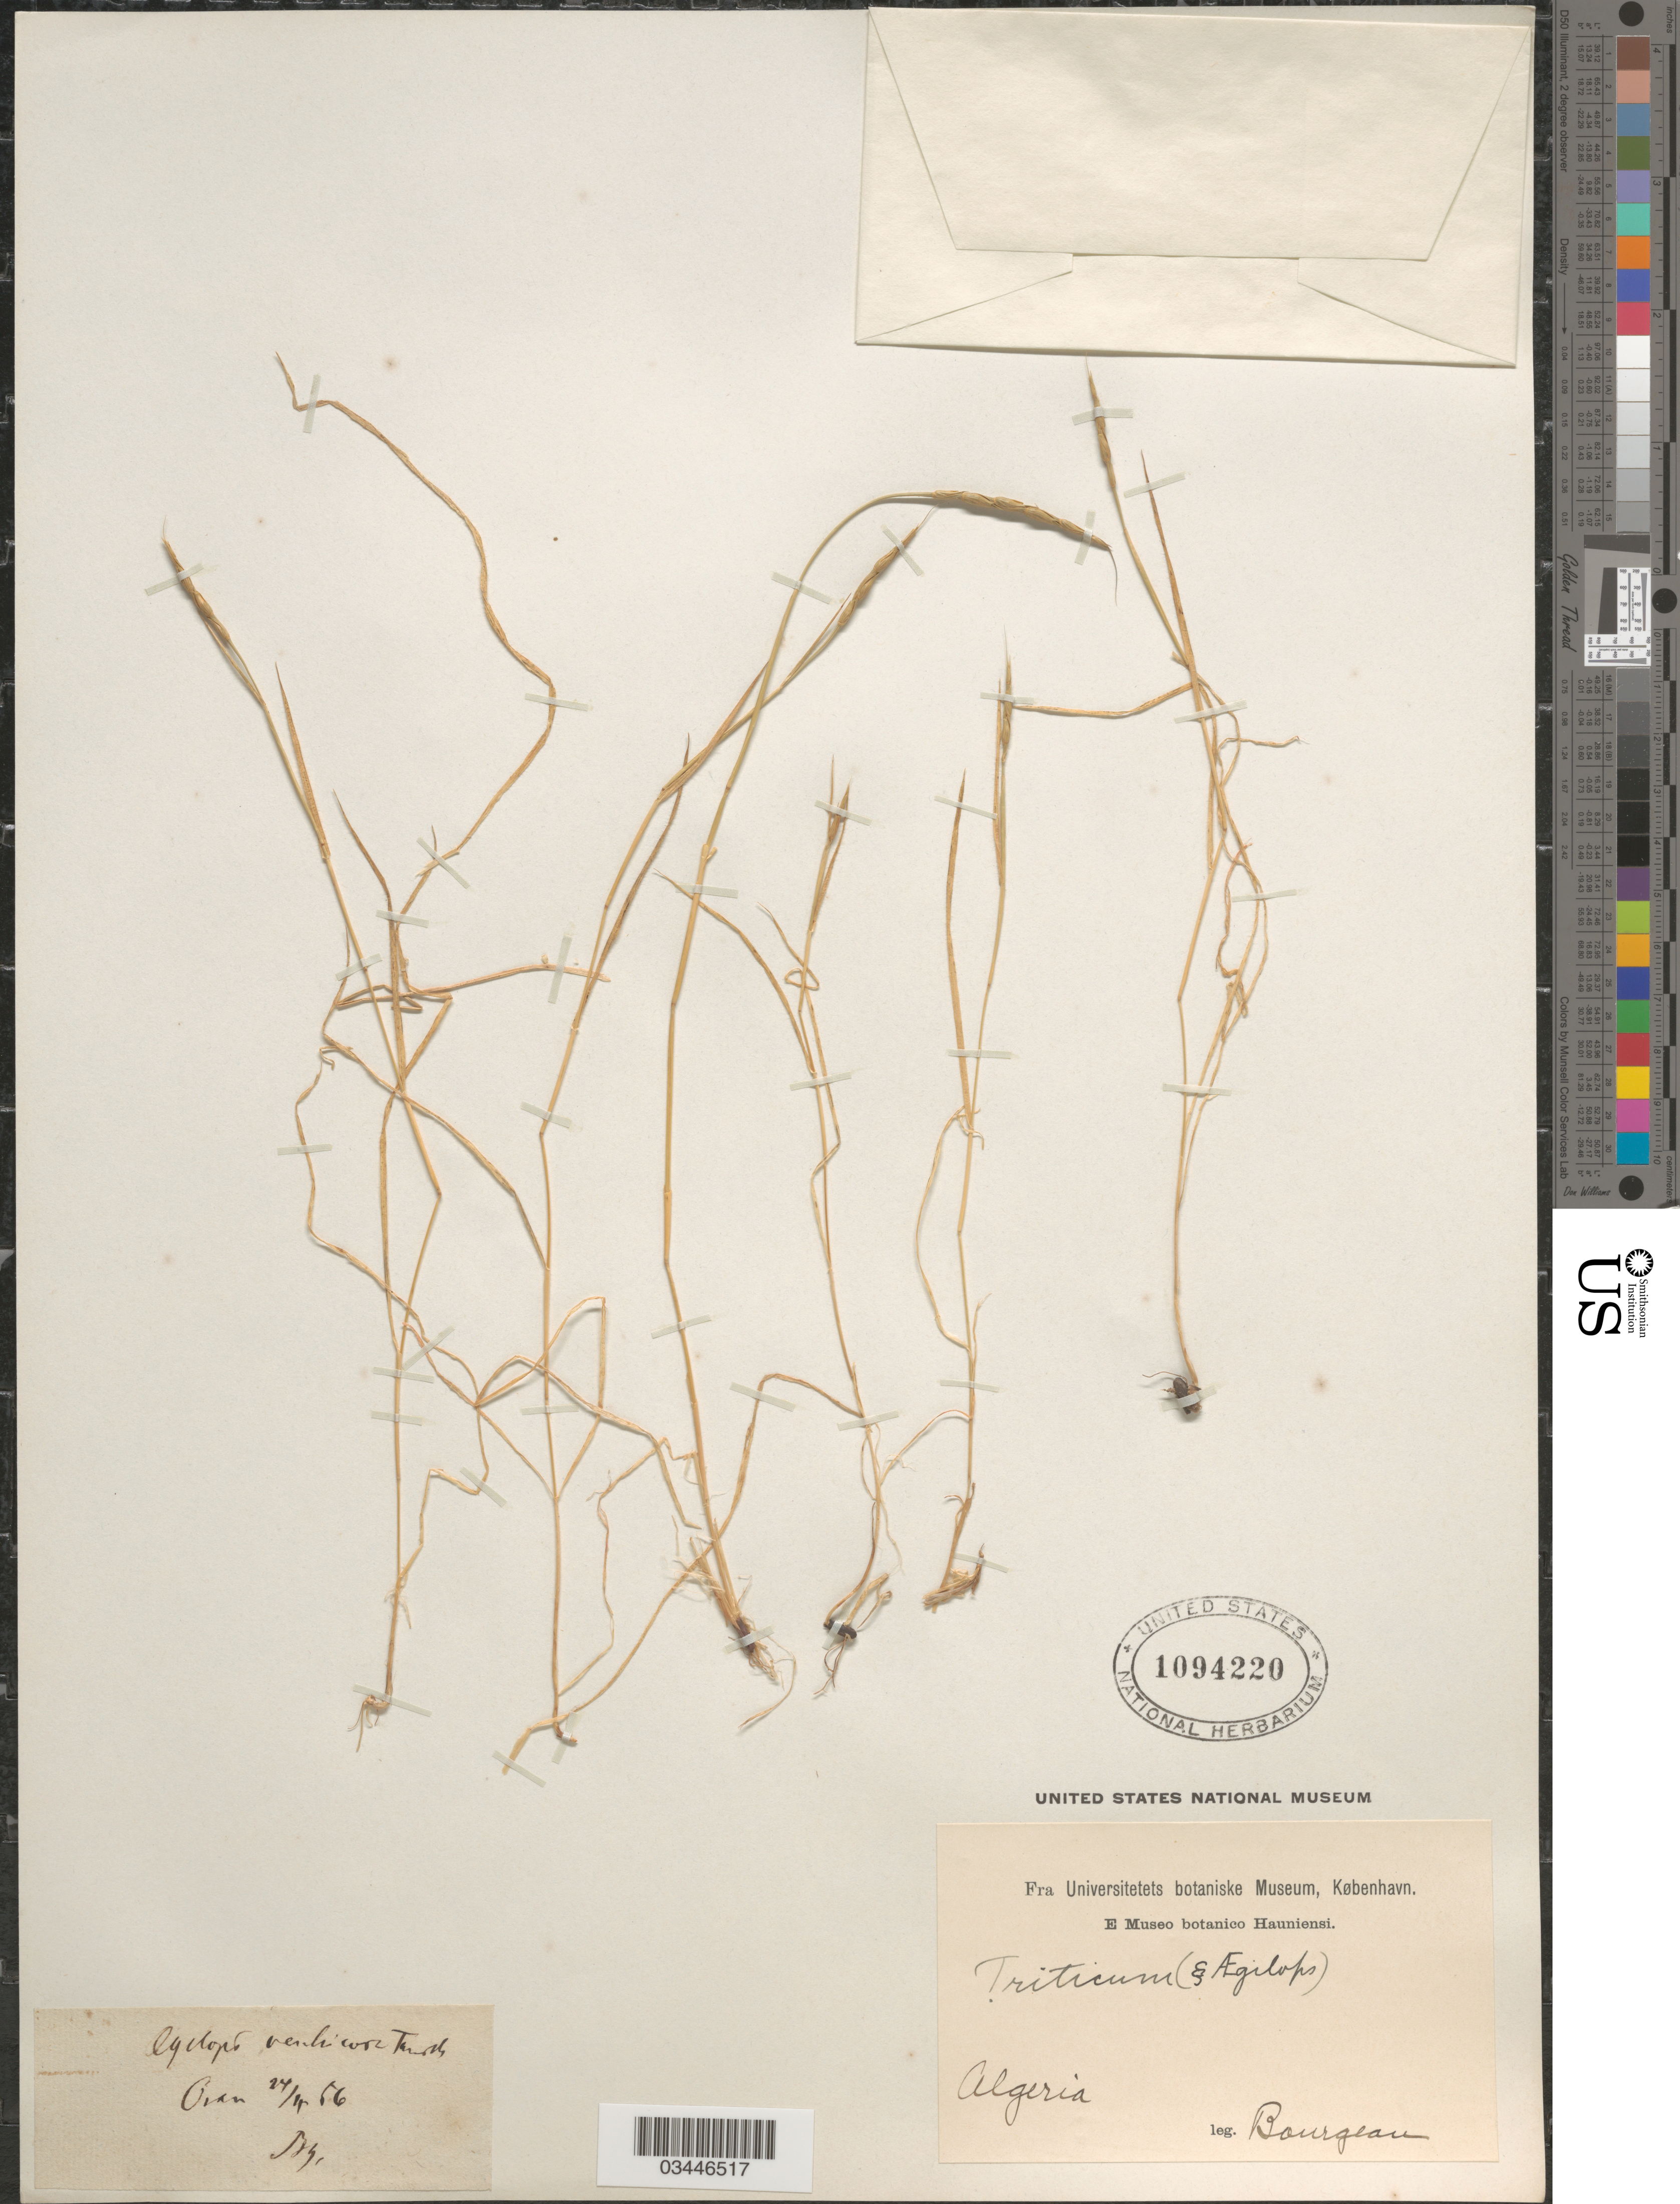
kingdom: Plantae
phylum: Tracheophyta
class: Liliopsida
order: Poales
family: Poaceae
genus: Aegilops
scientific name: Aegilops ventricosa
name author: Tausch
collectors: -. Bourgeau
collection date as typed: Transcribed d/m/y: 24/11/56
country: Algeria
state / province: Oran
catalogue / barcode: US 1094220